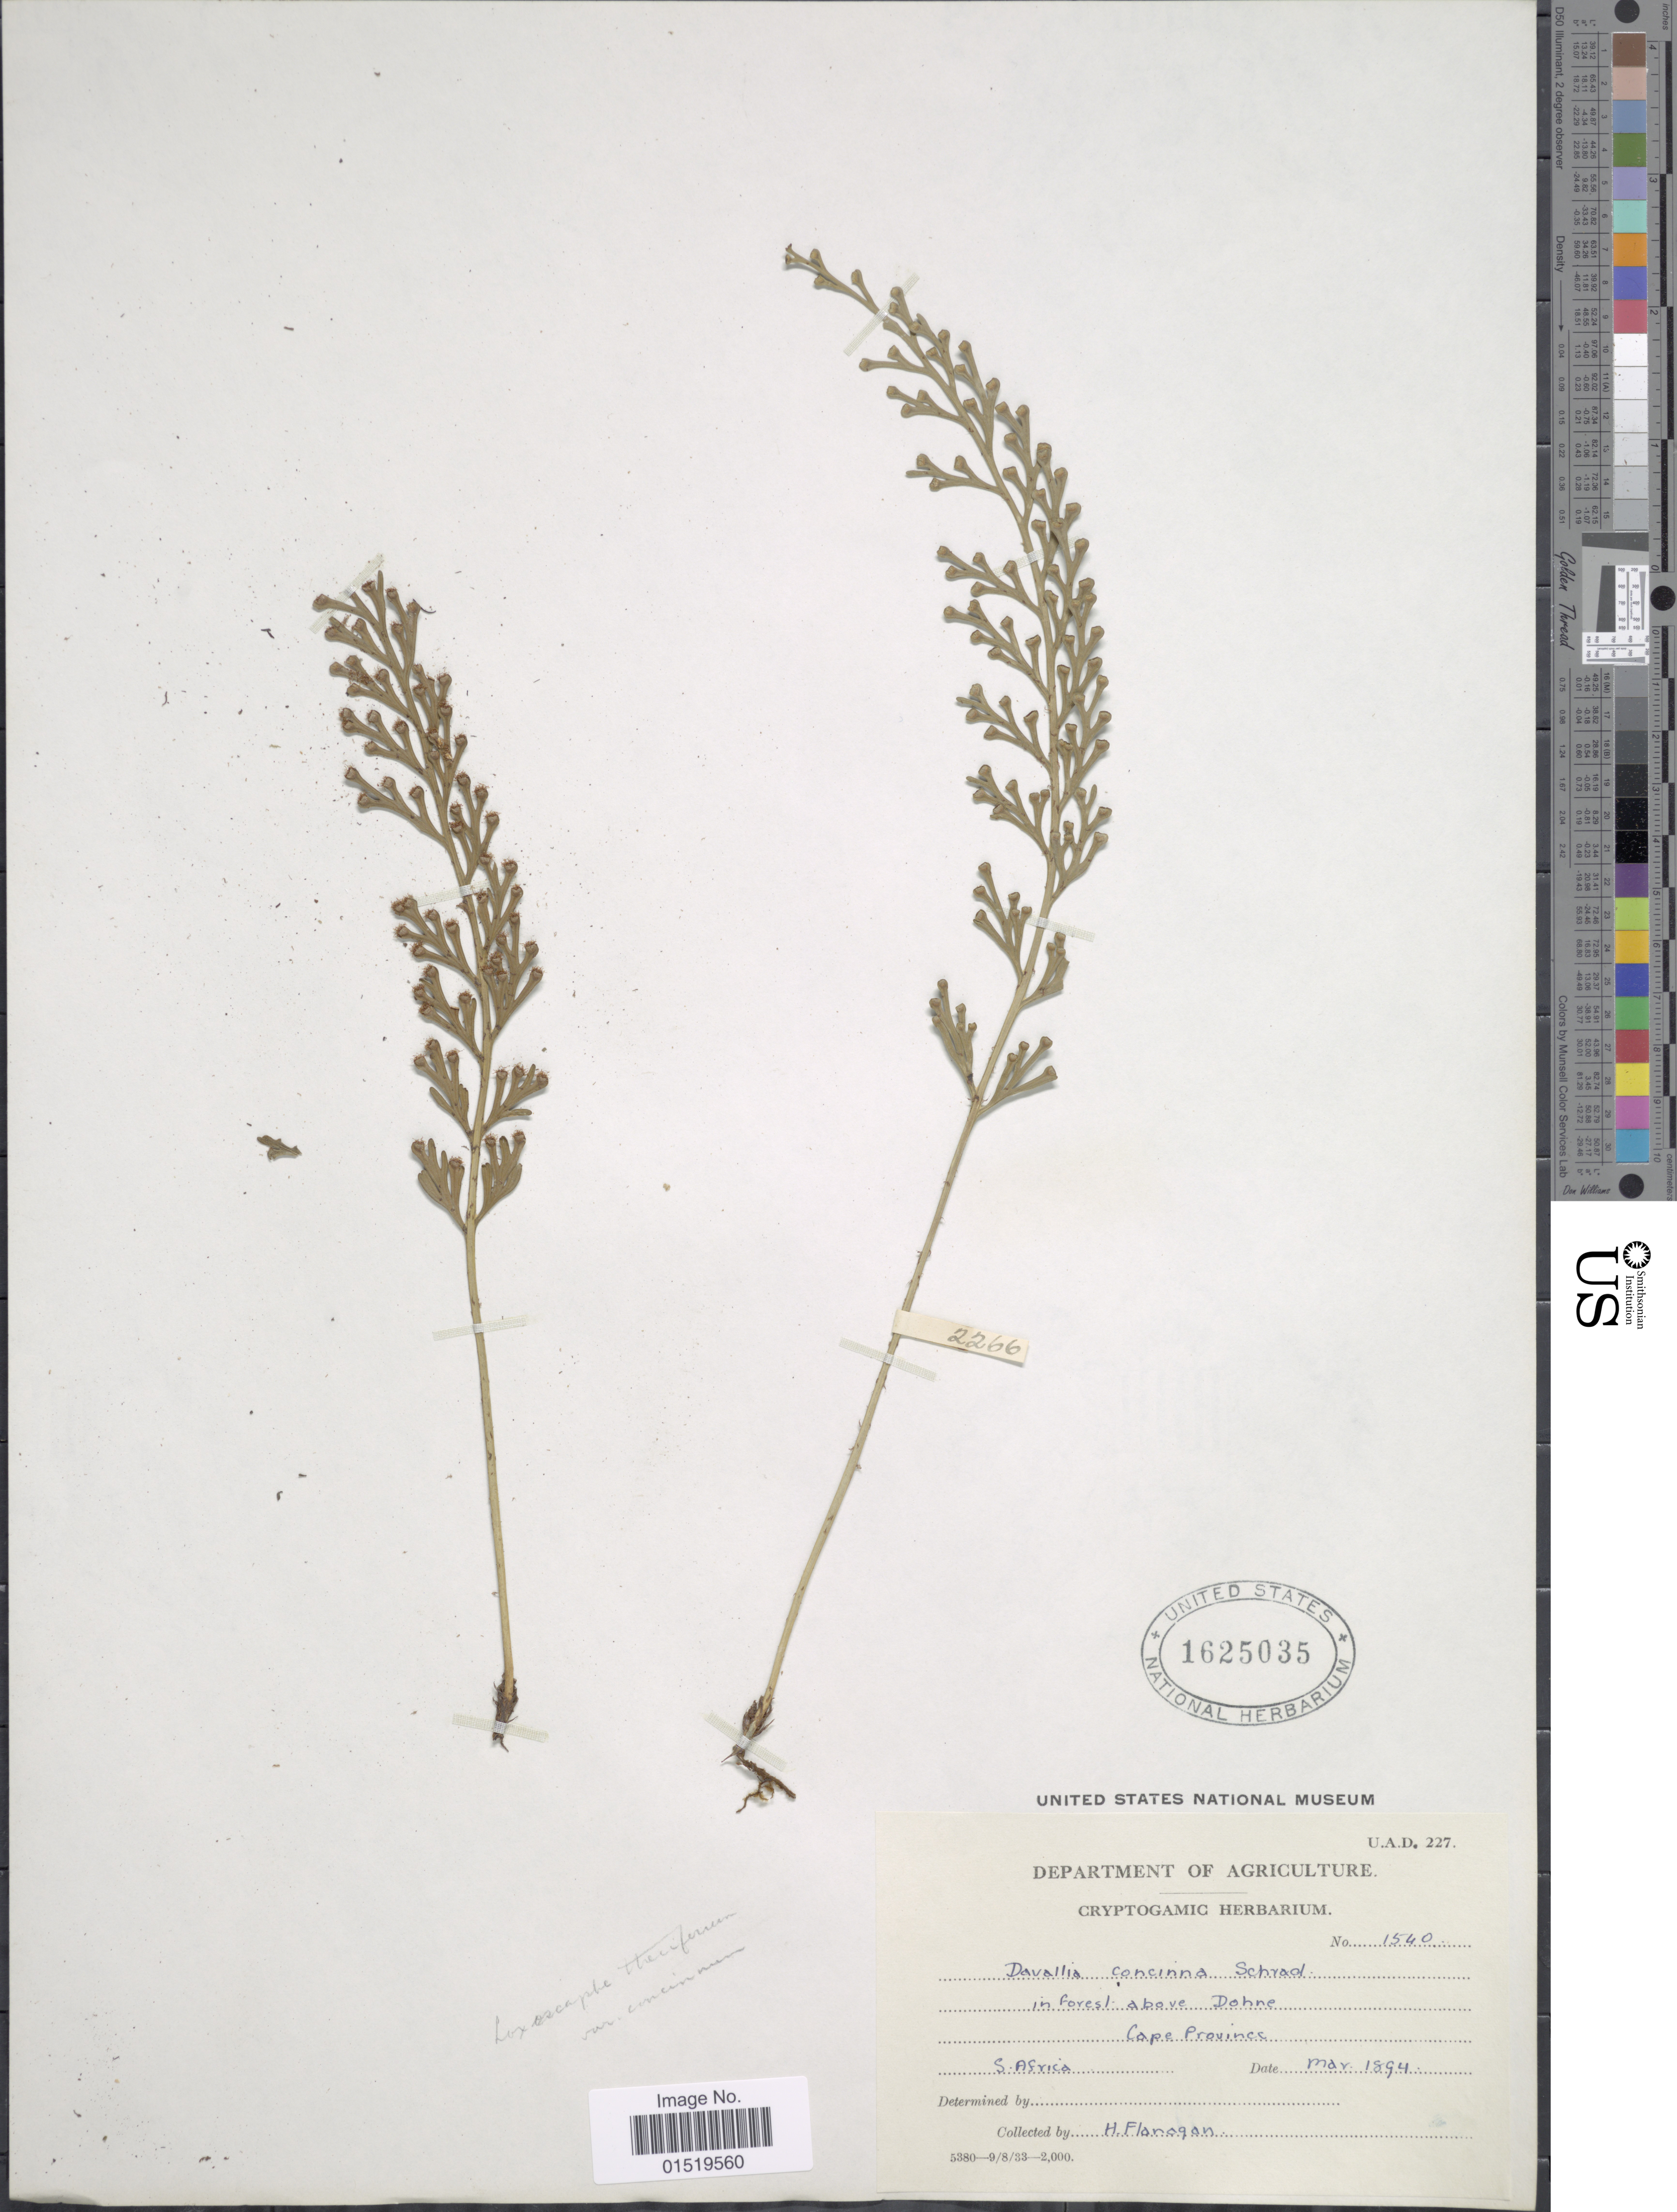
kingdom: Plantae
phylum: Tracheophyta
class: Polypodiopsida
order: Polypodiales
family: Aspleniaceae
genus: Asplenium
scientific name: Asplenium theciferum var. concinnum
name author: (Schrad.) Schelpe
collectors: H. Flanagan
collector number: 1540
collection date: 1894-05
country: South Africa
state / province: Eastern Cape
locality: In forest above Dohne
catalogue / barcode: US 1625035